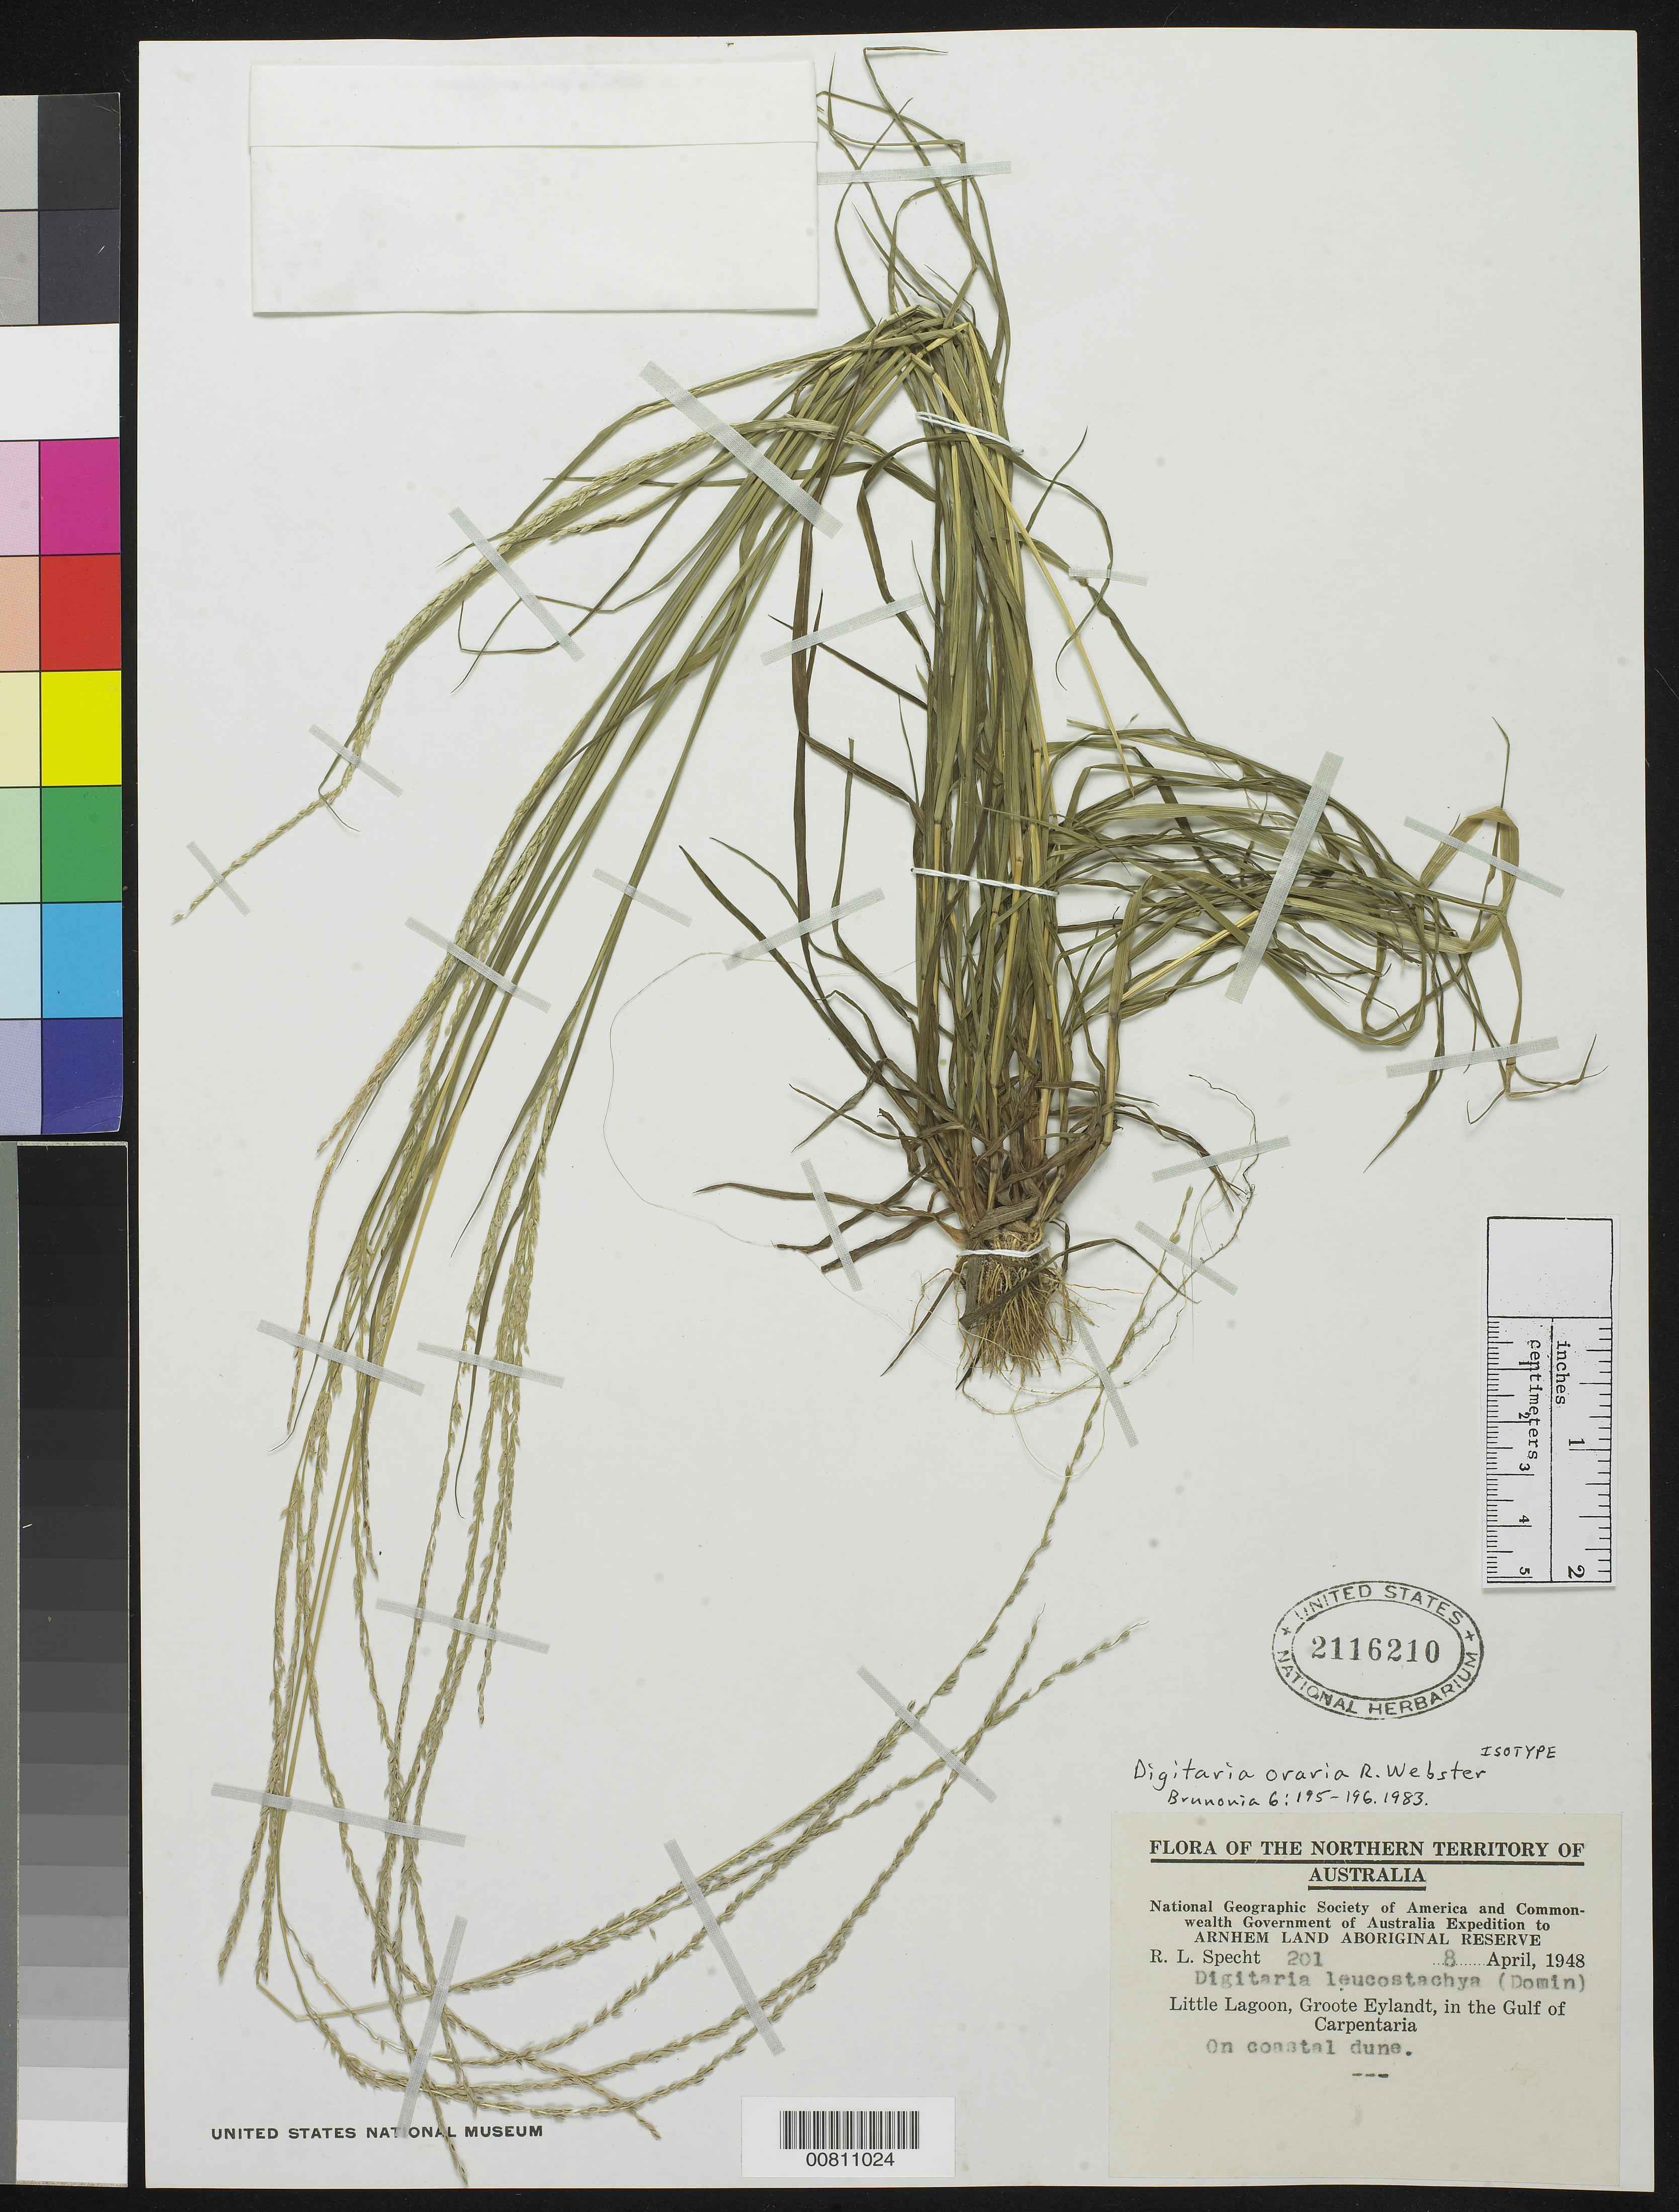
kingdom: Plantae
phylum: Tracheophyta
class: Liliopsida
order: Poales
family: Poaceae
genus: Digitaria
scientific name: Digitaria oraria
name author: R.D. Webster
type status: Isotype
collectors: R. L. Specht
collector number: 201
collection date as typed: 08 Apr 1948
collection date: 1948-04-08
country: Australia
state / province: Northern Territory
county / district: East Arnhem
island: Groote Eylandt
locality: Little Lagoon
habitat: On coastal dune.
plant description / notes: Holotype at CANB.; National Geographic Society of America and Commonwealth Government of Australia Expedition to Arnhem Land Aboriginal Reserve.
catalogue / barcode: US 2116210